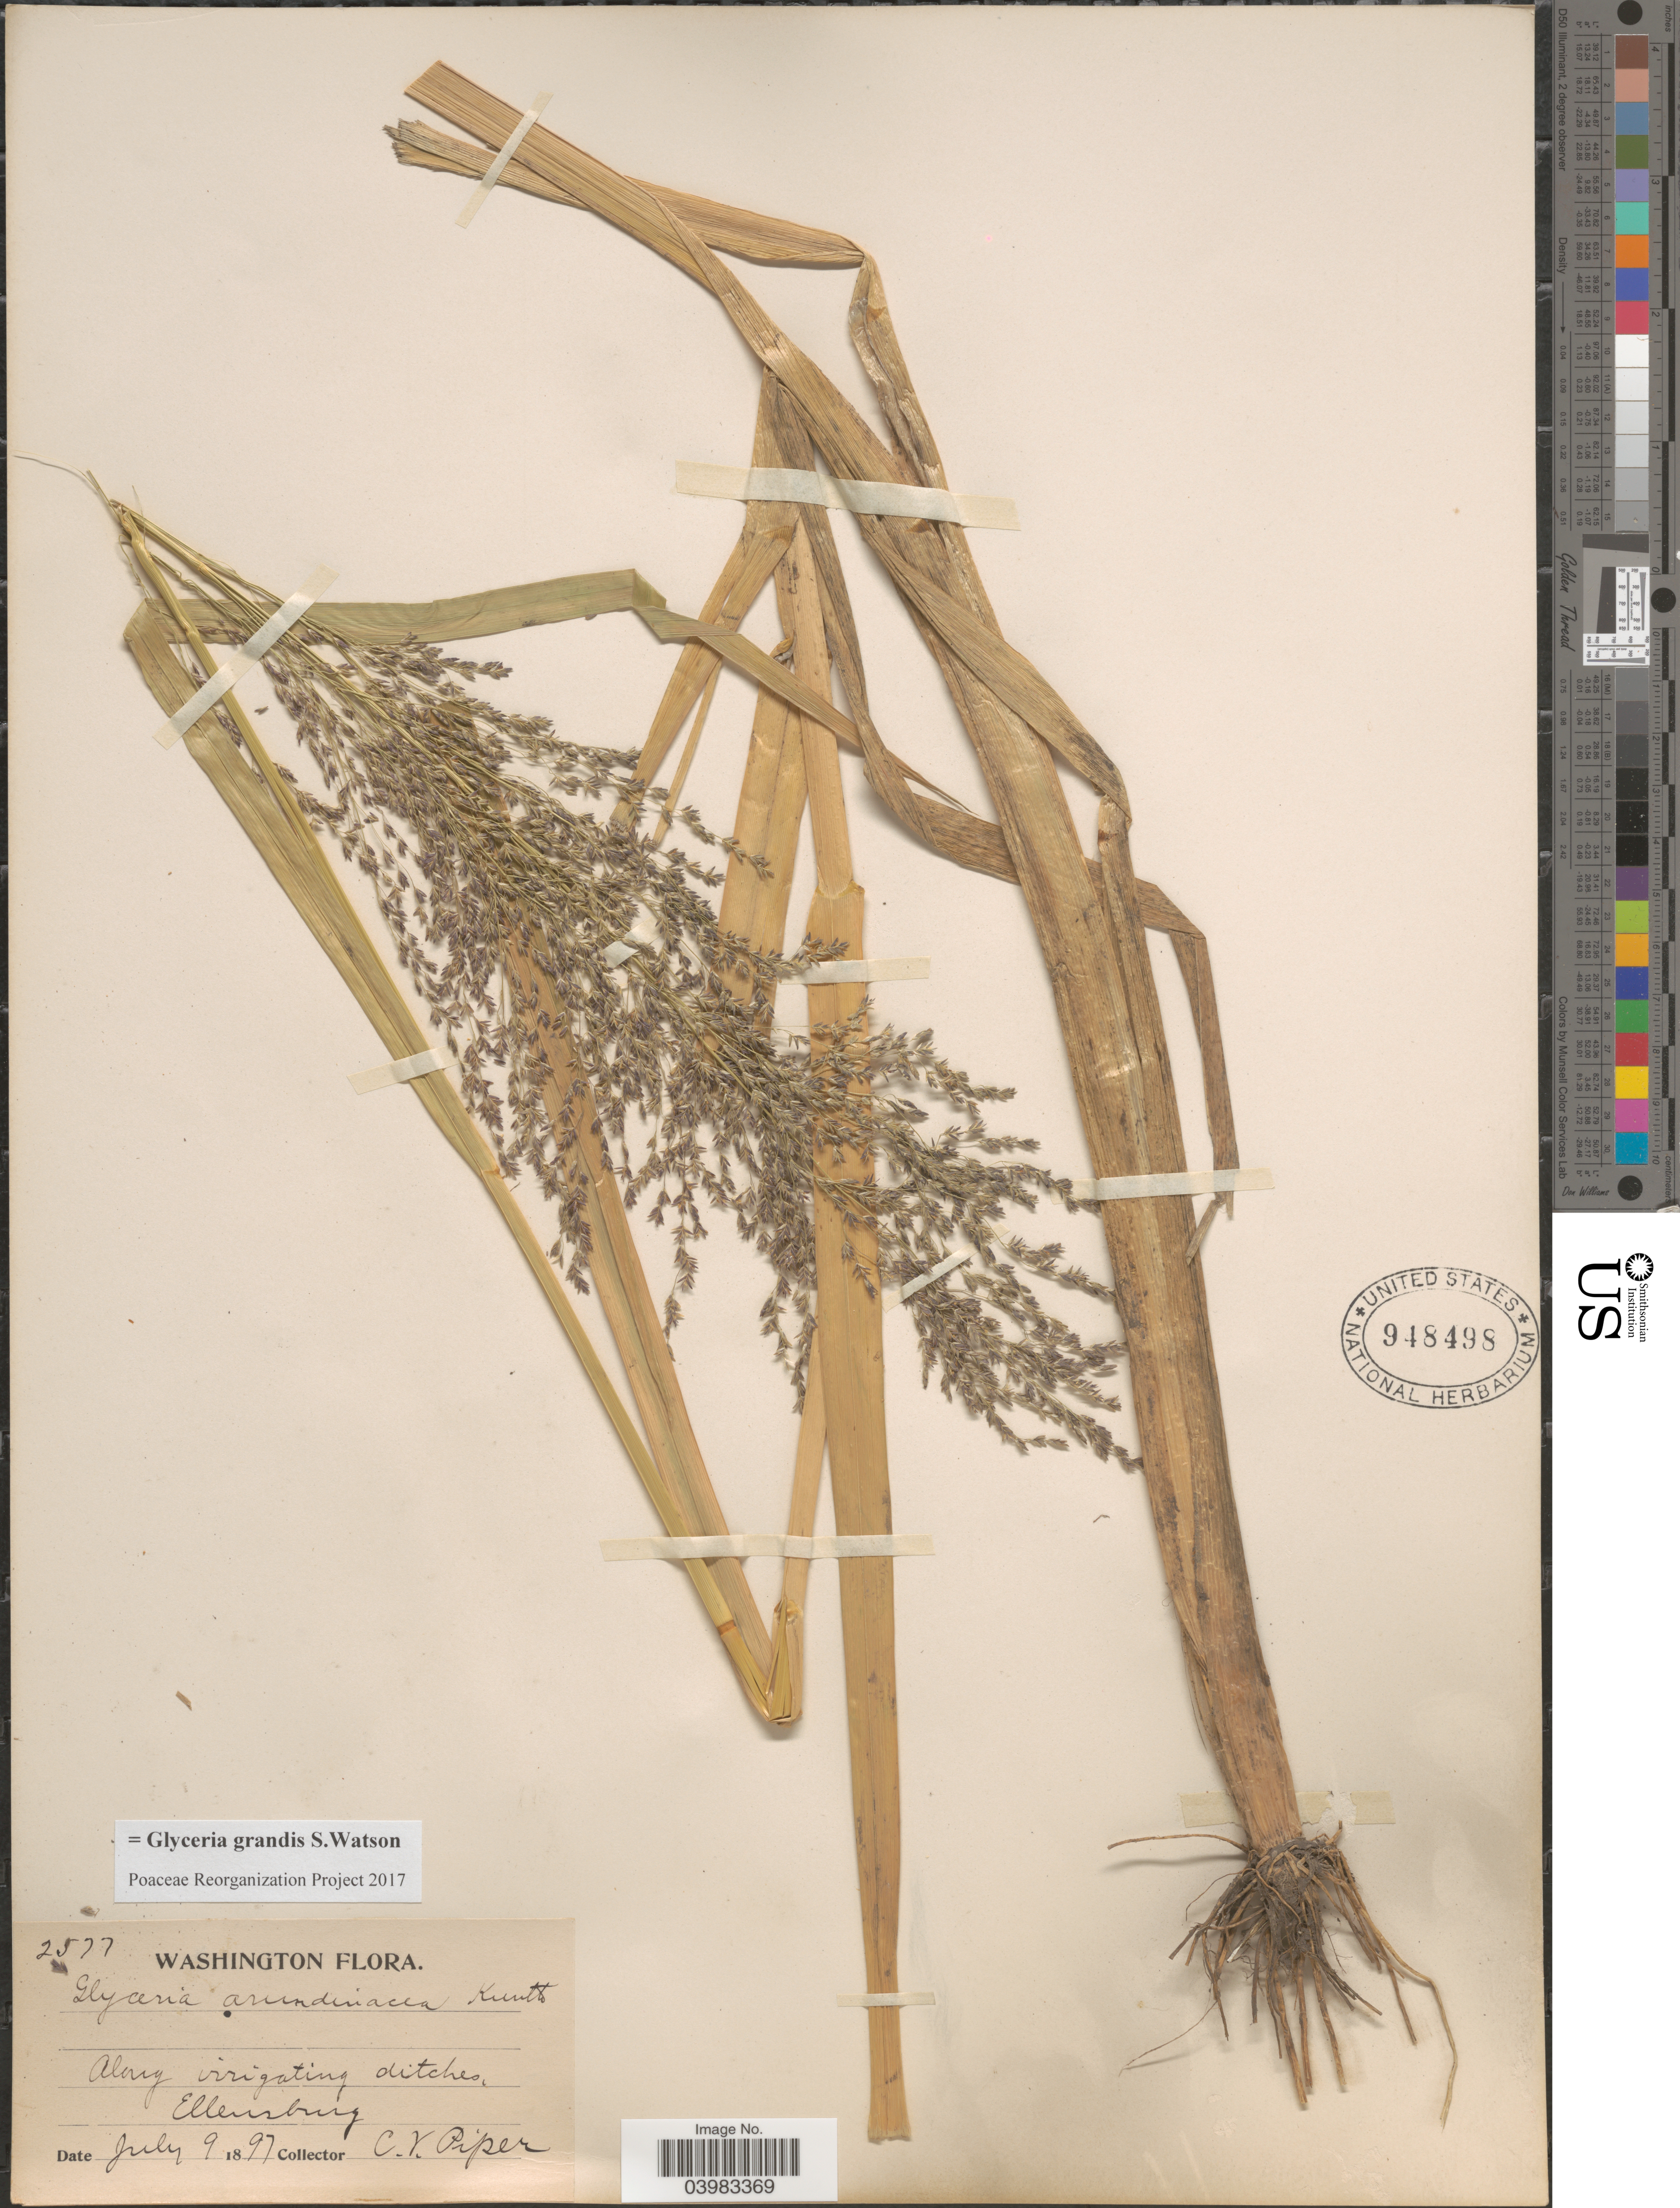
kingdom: Plantae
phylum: Tracheophyta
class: Liliopsida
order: Poales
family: Poaceae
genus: Glyceria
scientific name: Glyceria grandis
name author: S. Watson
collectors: C. V. Piper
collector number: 2577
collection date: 1897-07-09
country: United States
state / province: Washington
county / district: Kittitas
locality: Ellensburg.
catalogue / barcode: US 948498